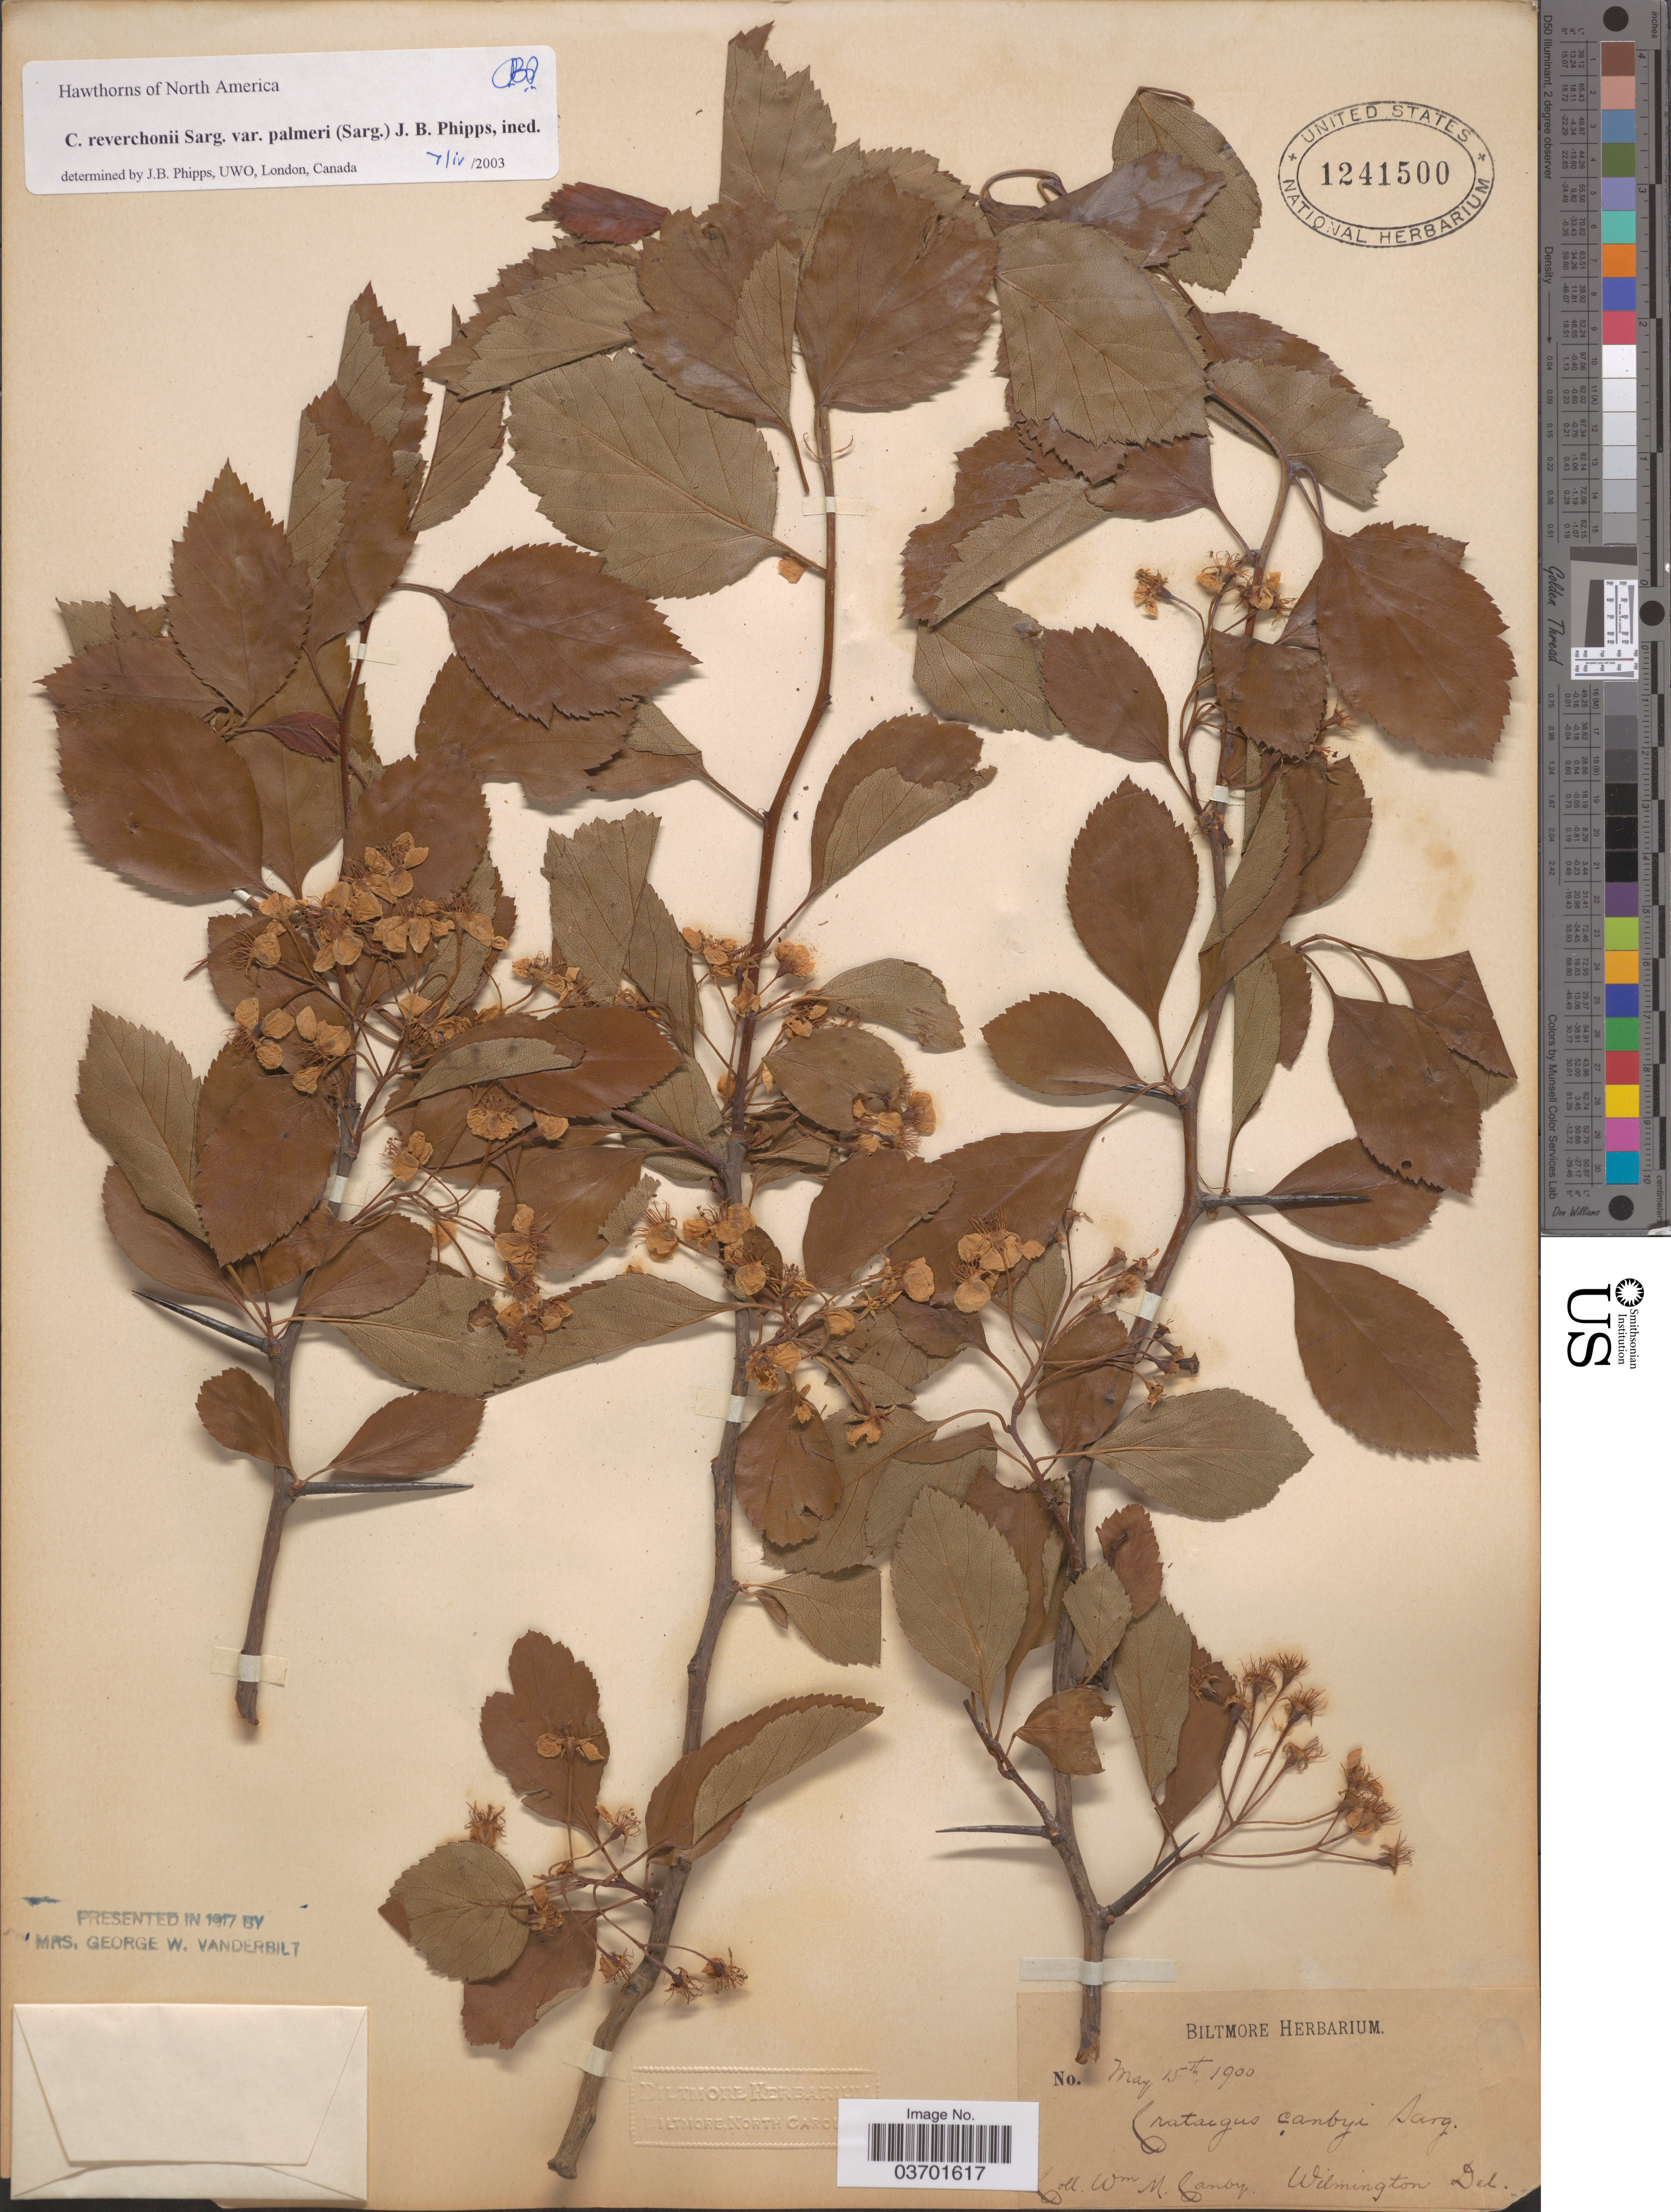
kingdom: Plantae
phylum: Tracheophyta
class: Magnoliopsida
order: Rosales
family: Rosaceae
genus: Crataegus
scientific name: Crataegus reverchonii var. palmeri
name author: (Sarg.) J.B. Phipps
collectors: W. M. Canby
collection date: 1900-05-15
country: United States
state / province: Delaware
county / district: New Castle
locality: Wilmington.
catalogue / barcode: US 1241500